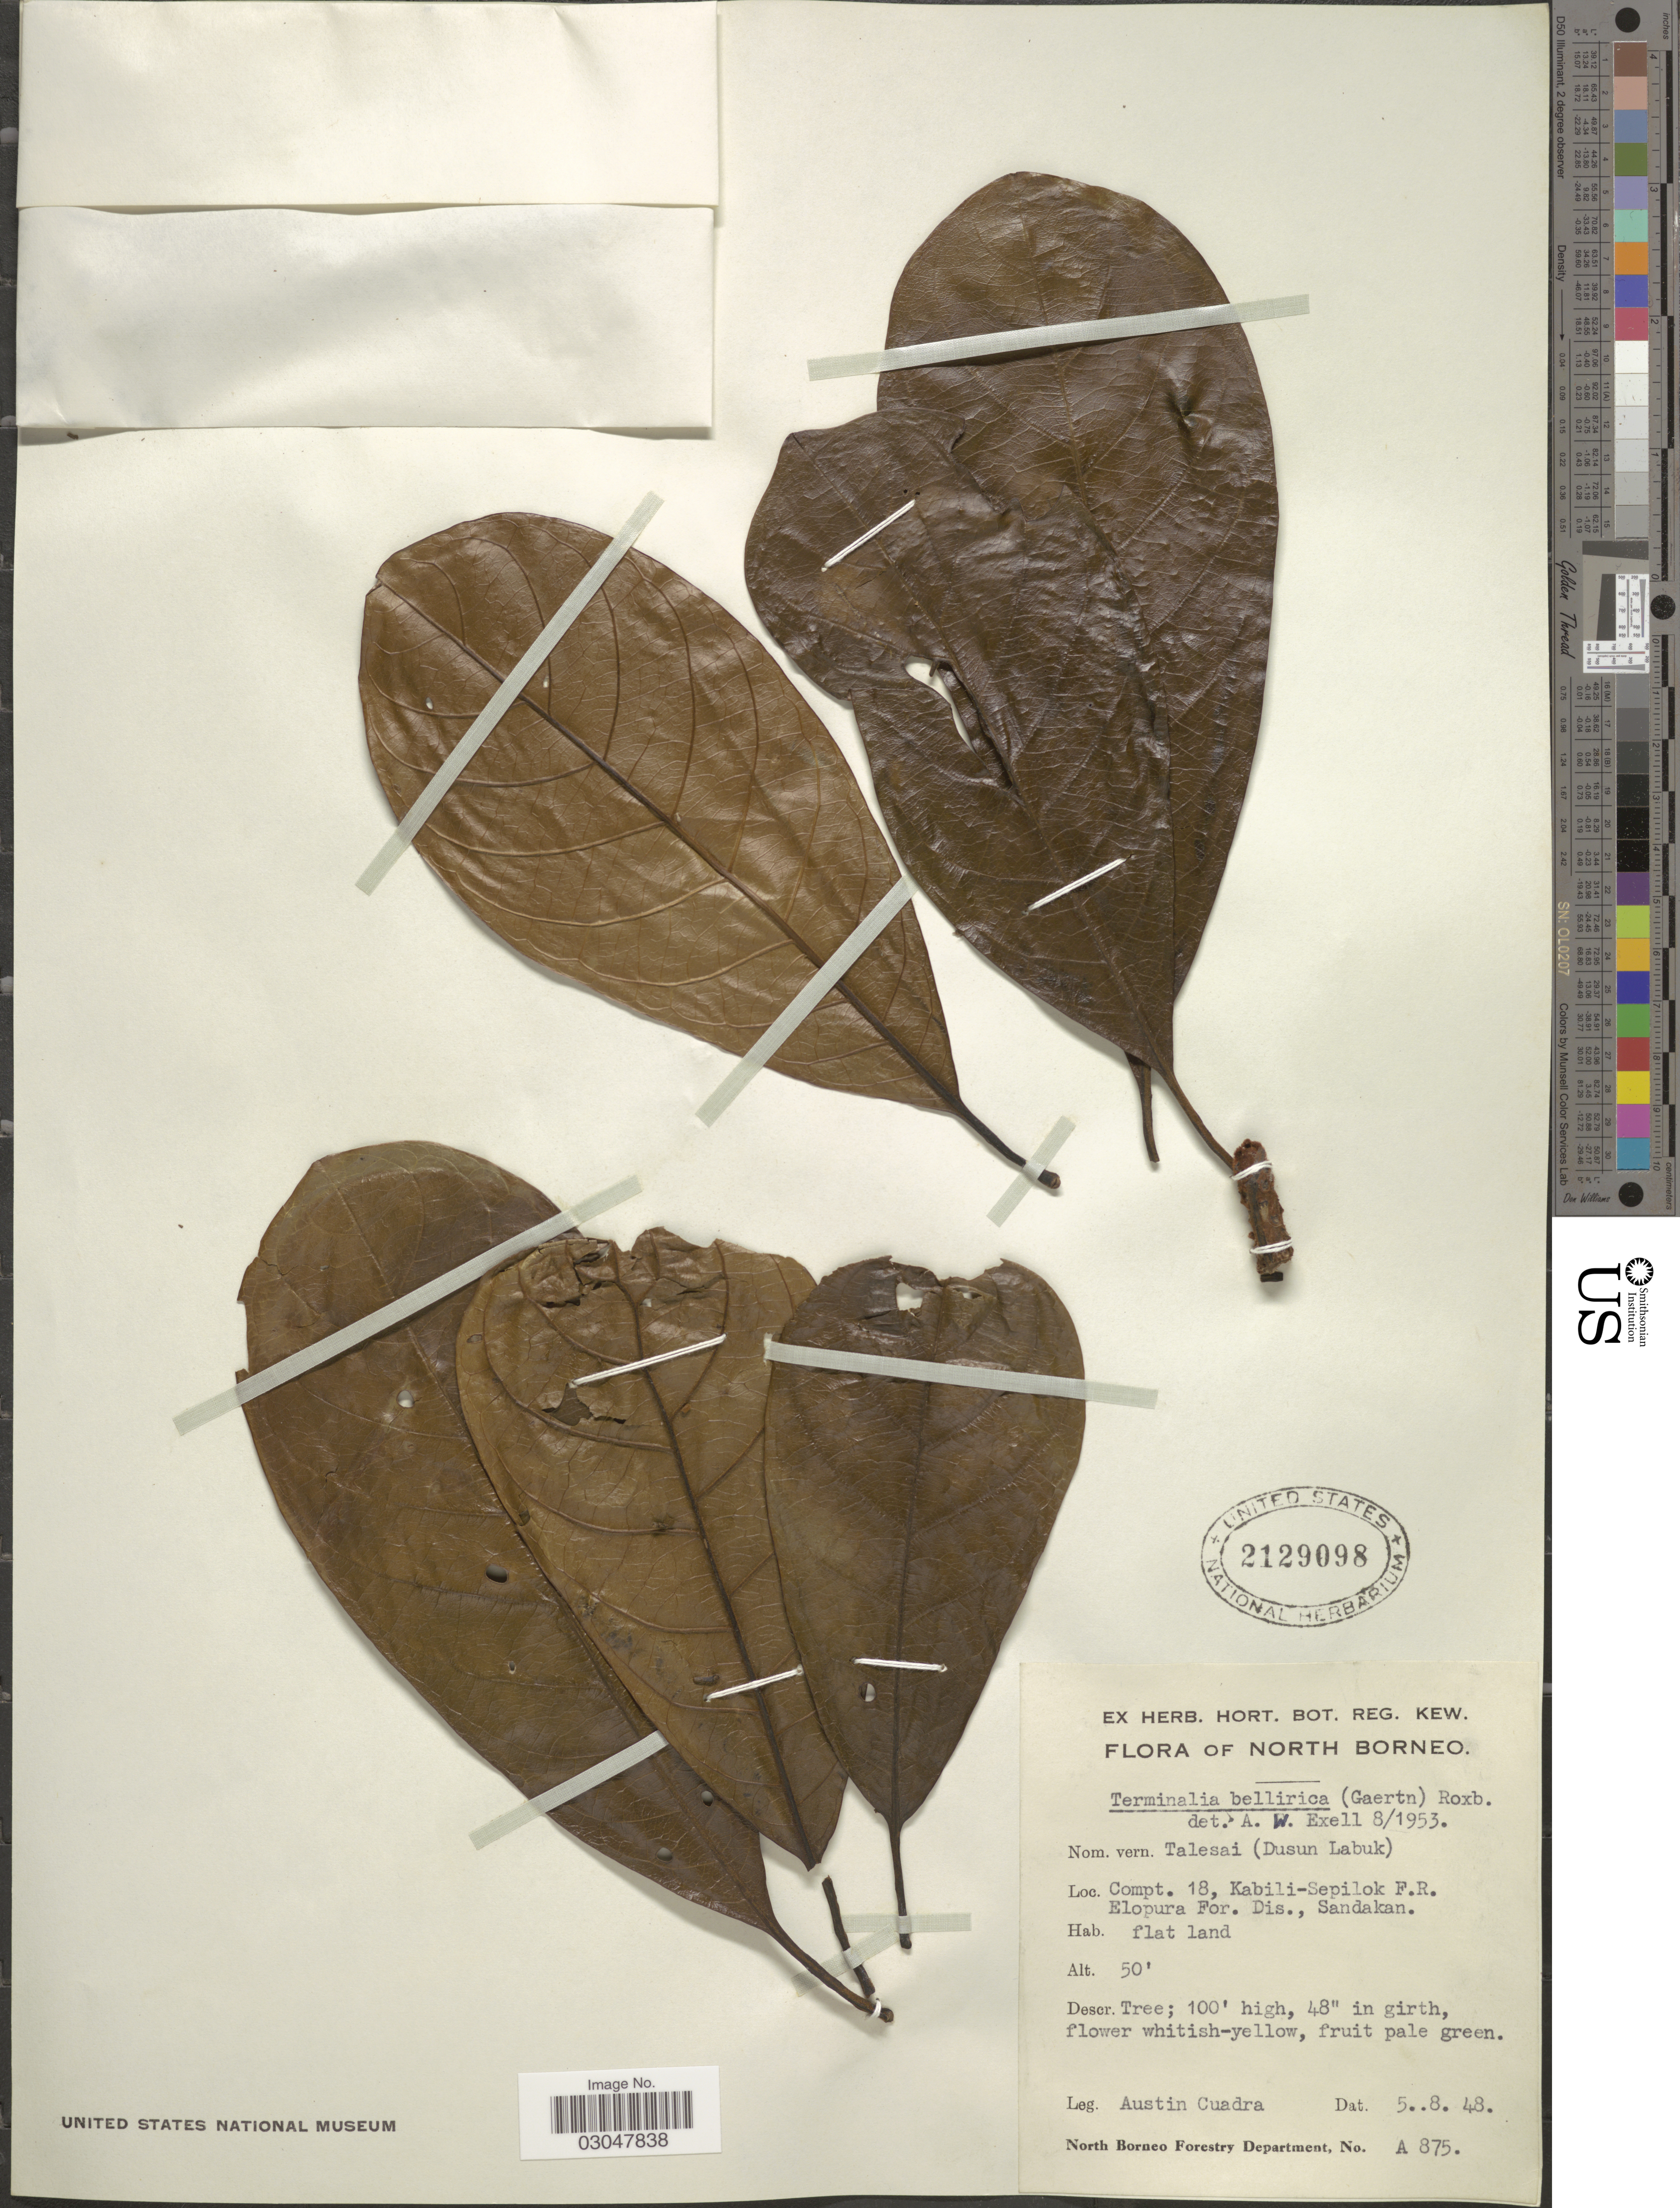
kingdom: Plantae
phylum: Tracheophyta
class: Magnoliopsida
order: Myrtales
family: Combretaceae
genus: Terminalia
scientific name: Terminalia bellirica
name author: (Gaertn.) Roxb.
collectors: A. Cuadra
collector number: A875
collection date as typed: Transcribed d/m/y: 5/8/48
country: Malaysia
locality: North Borneo. Compt. 18, Kabili-Sepilok F.R. Elopura For. Dis., Sandakan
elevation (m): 15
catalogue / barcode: US 2129098